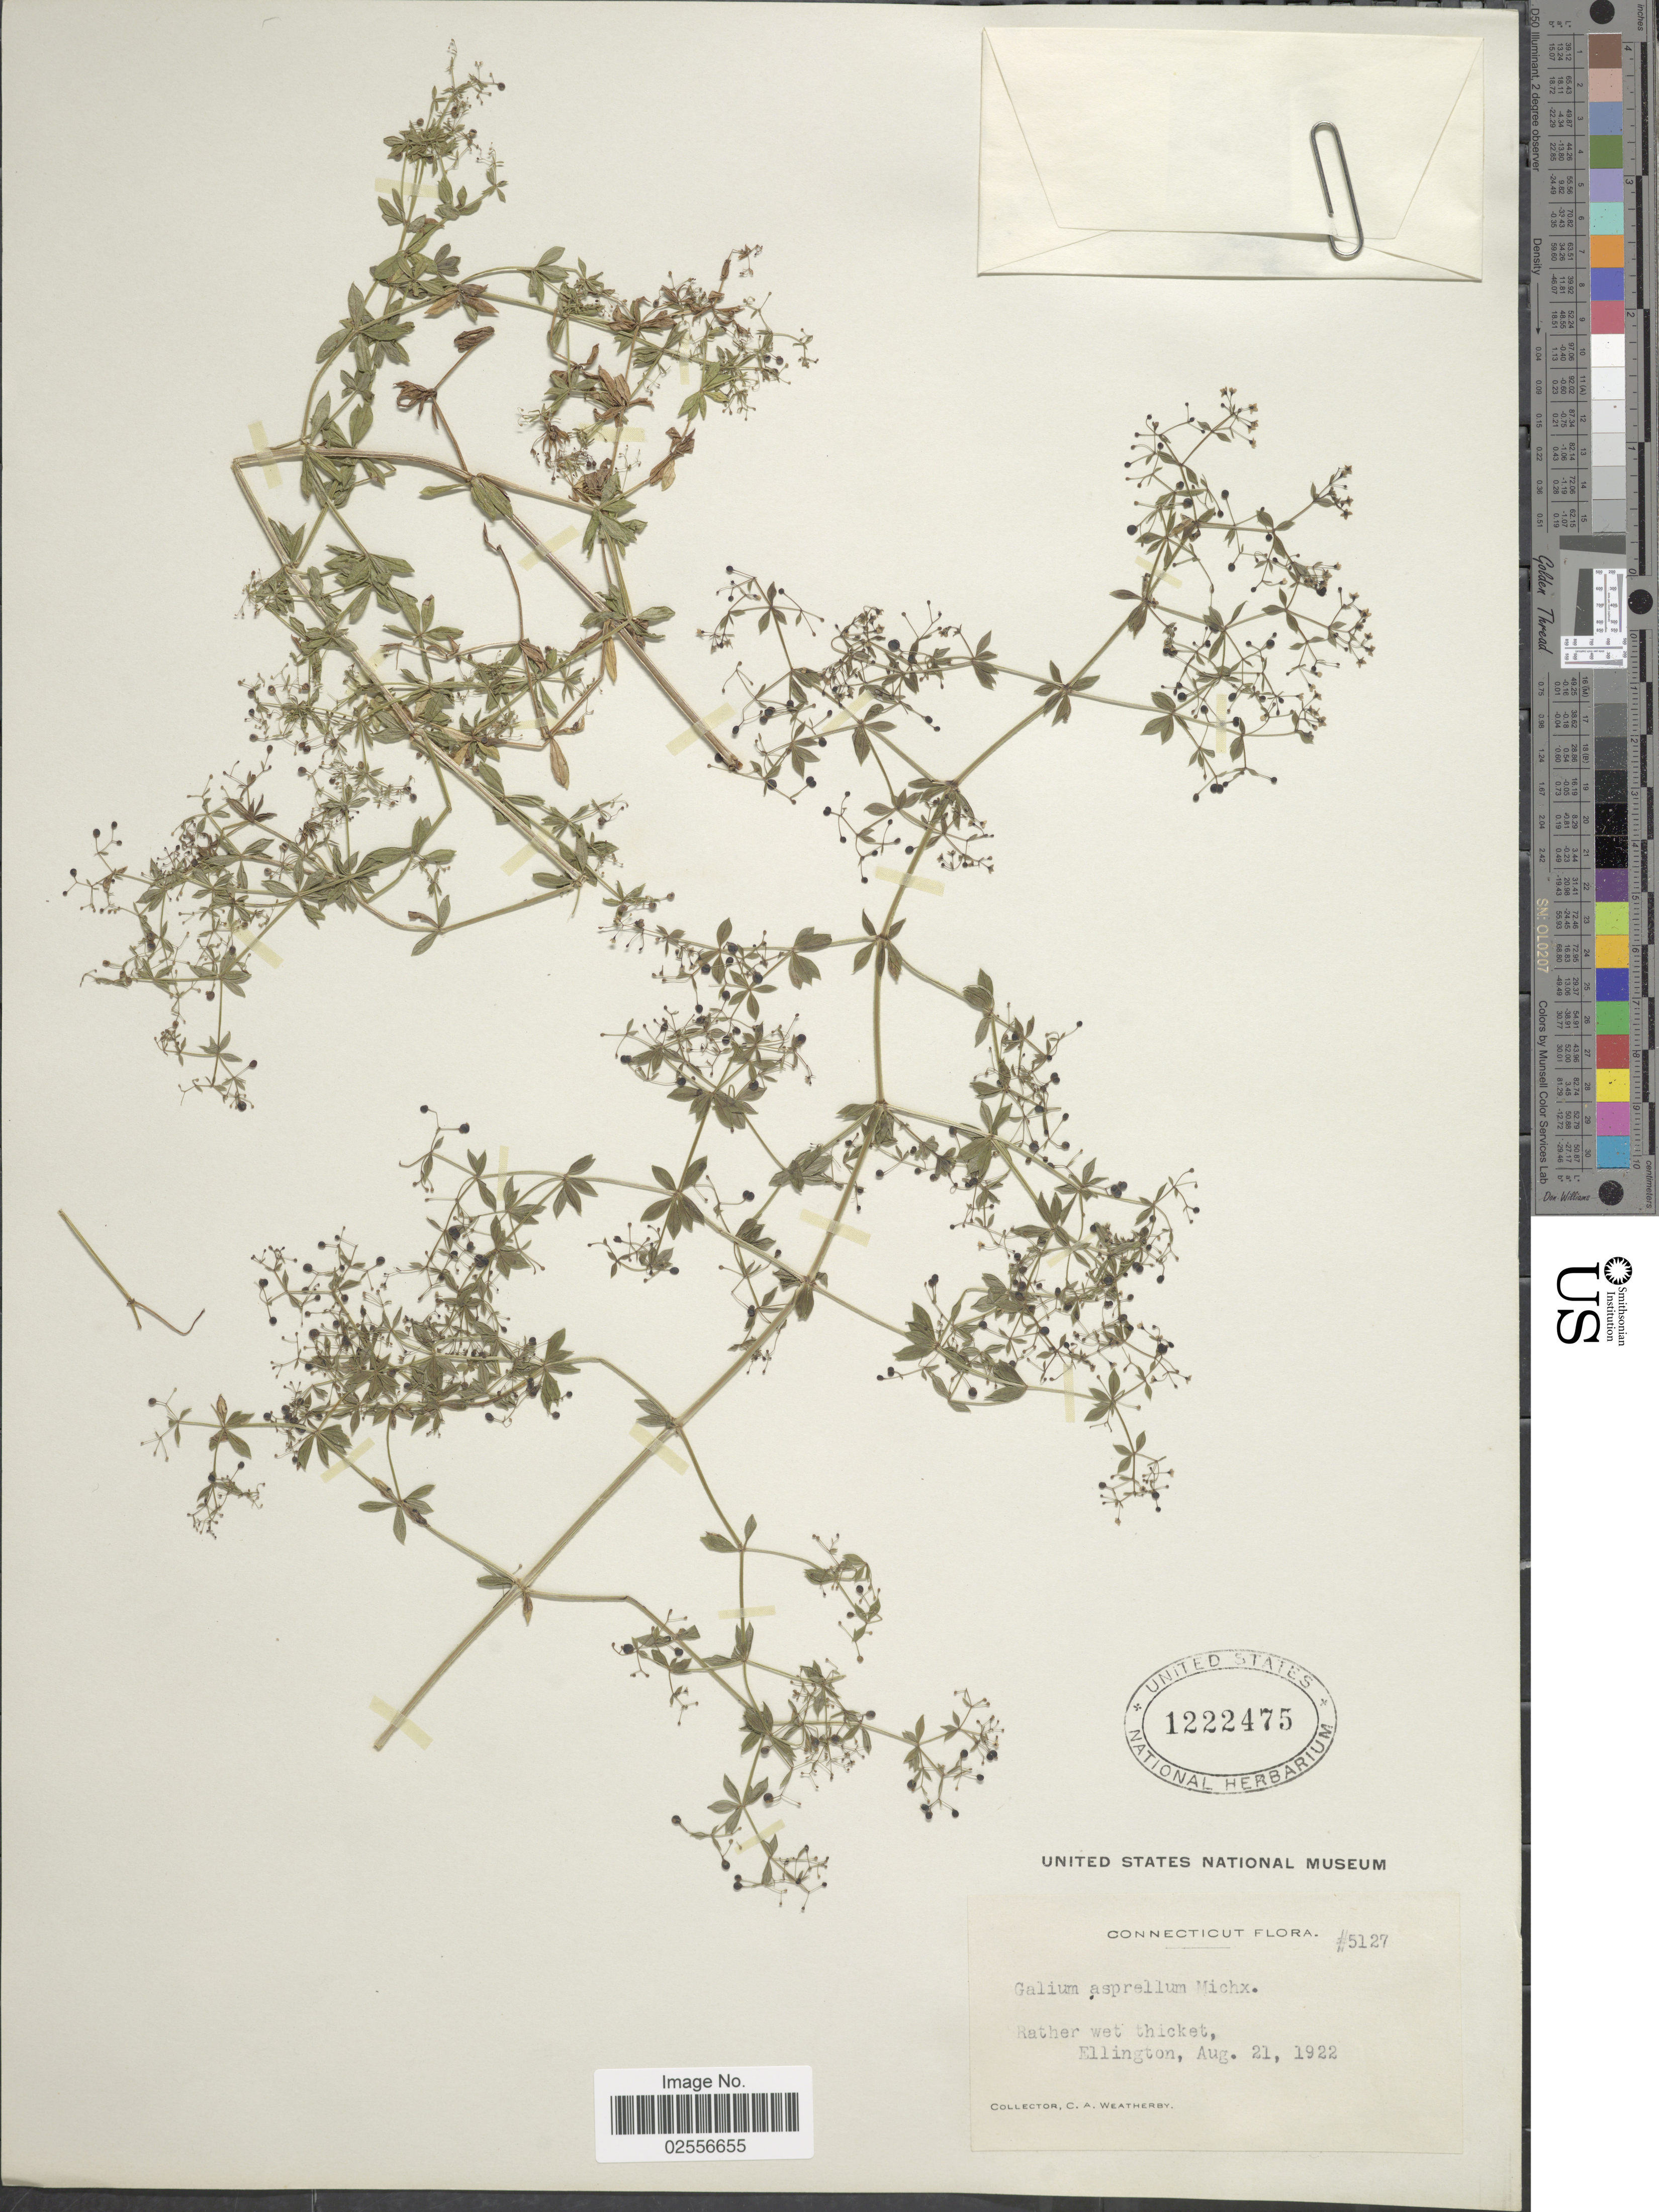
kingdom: Plantae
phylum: Tracheophyta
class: Magnoliopsida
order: Gentianales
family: Rubiaceae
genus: Galium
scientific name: Galium asprellum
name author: Michx.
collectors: C. A. Weatherby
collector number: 5127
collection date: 1922-08-21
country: United States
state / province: Connecticut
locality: Ellington.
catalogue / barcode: US 1222475